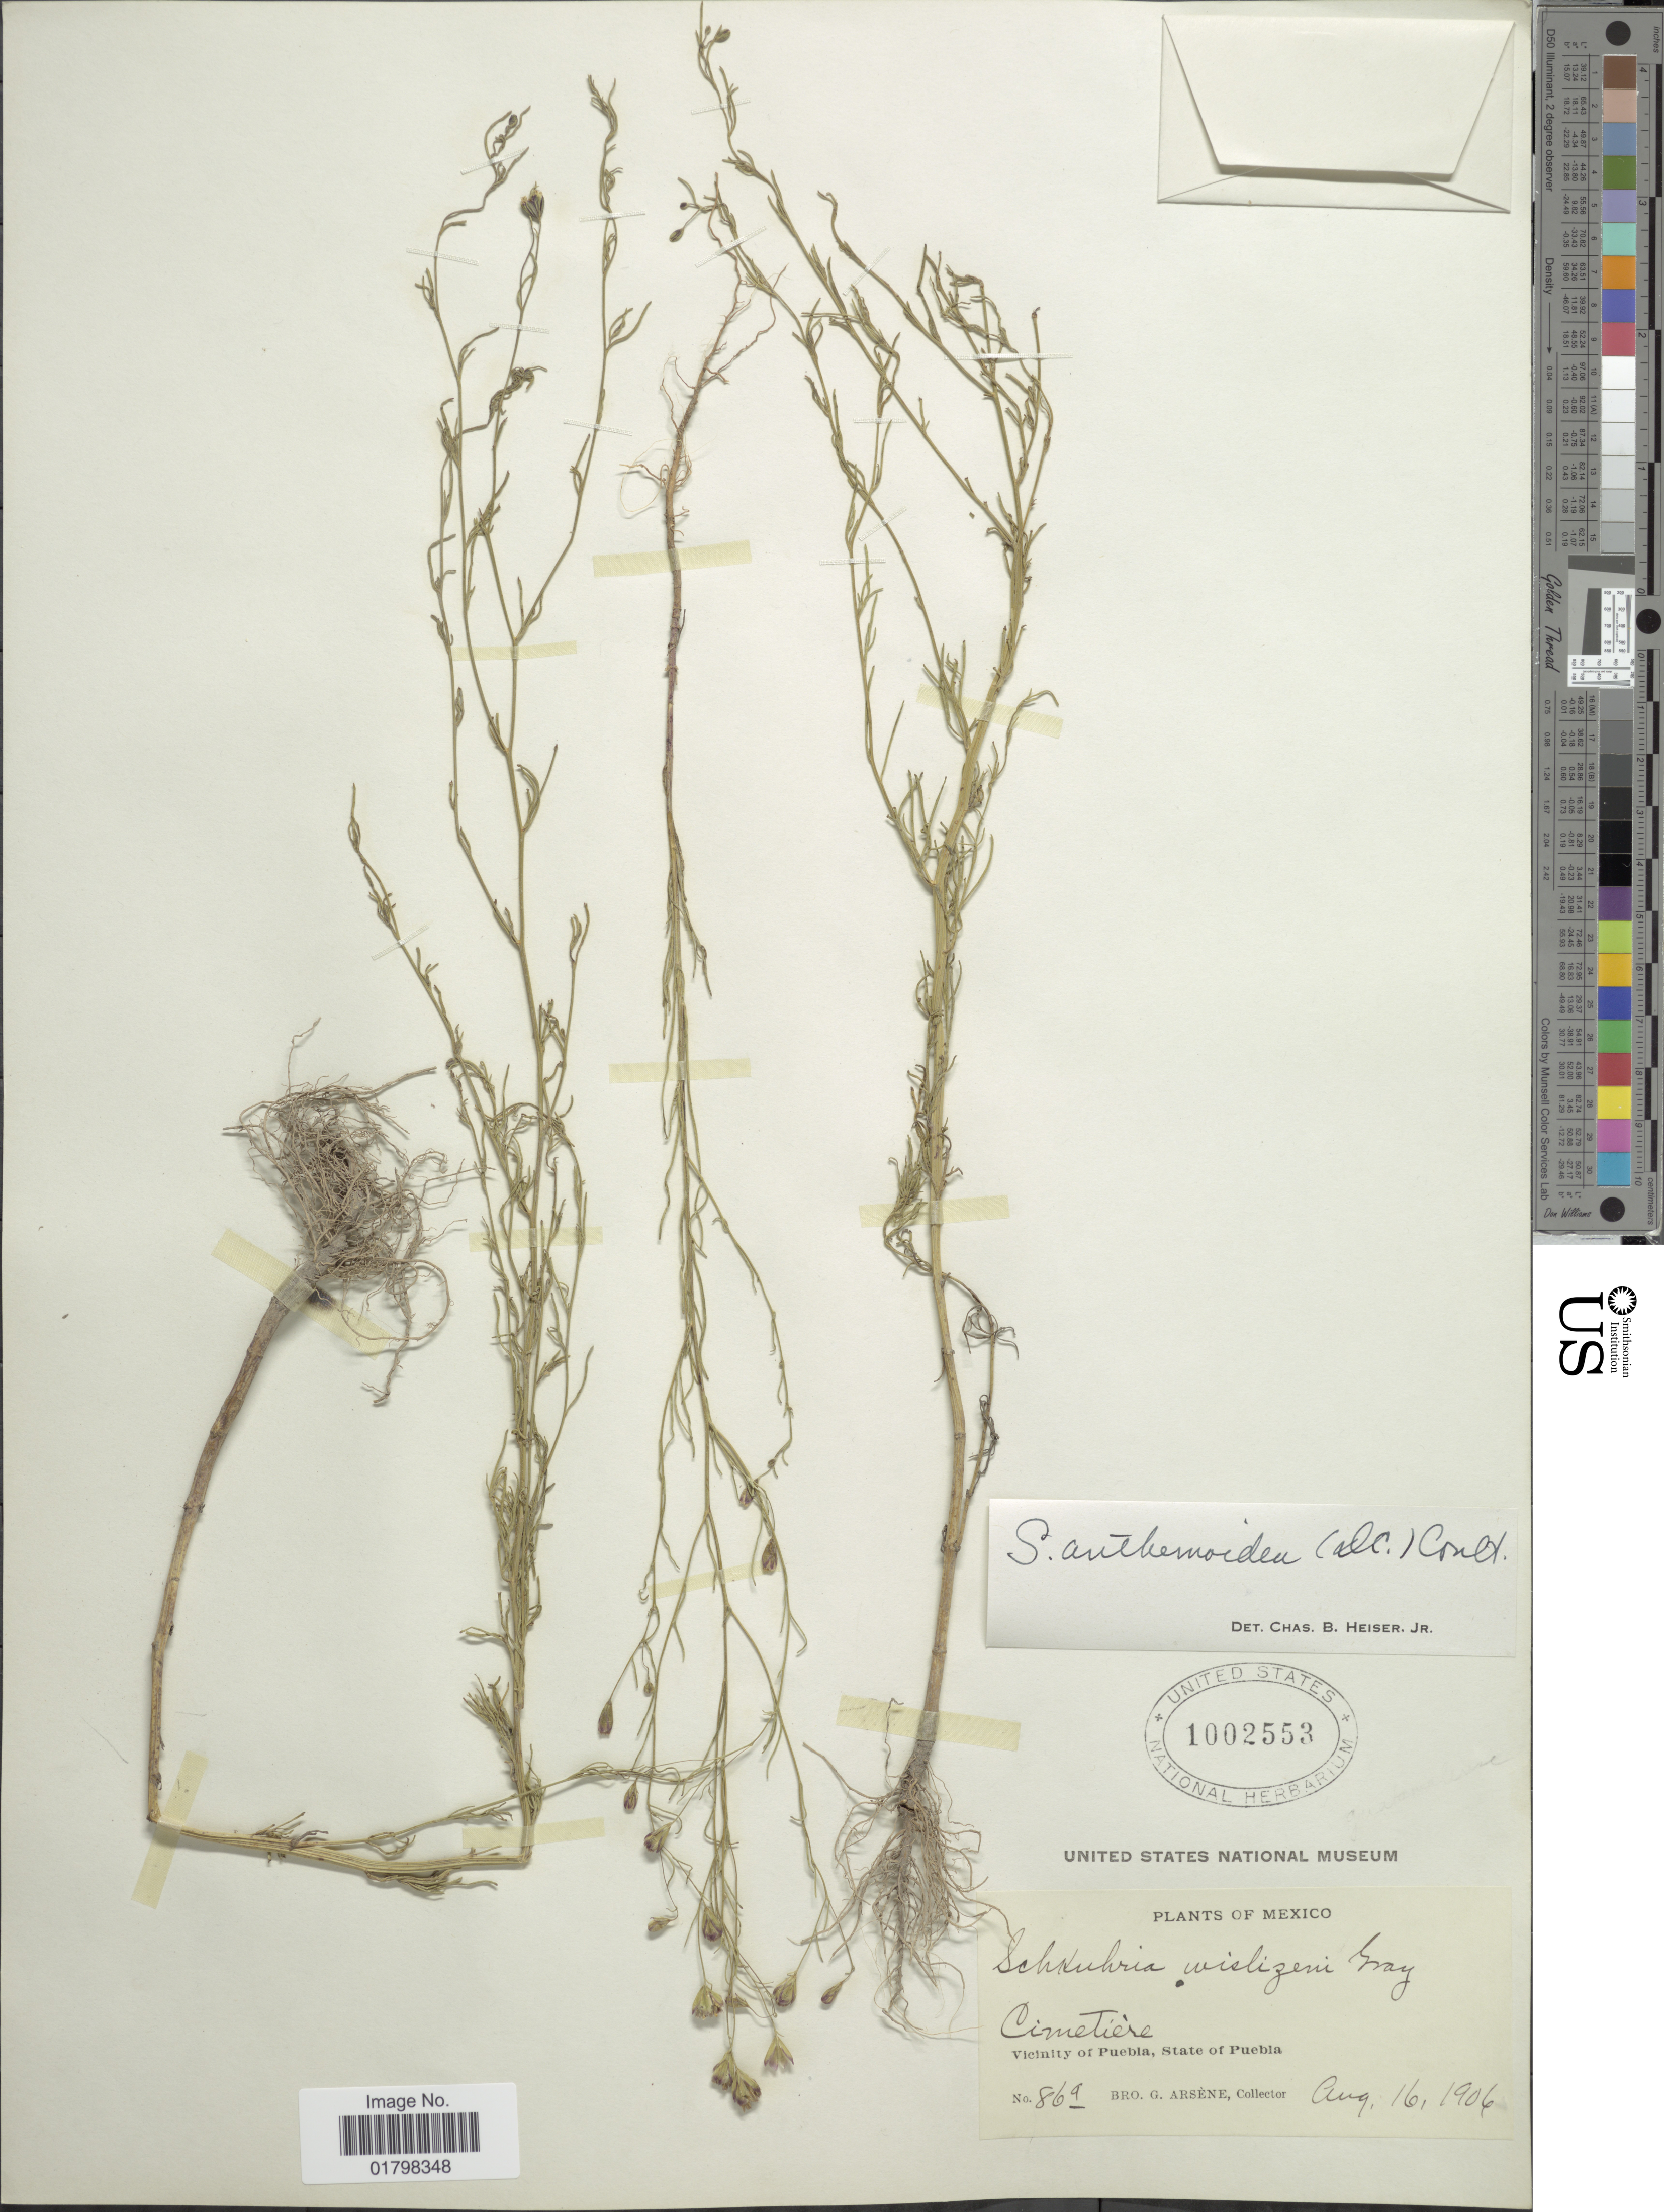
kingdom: Plantae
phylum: Tracheophyta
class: Magnoliopsida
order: Asterales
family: Asteraceae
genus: Schkuhria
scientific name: Schkuhria wislizeni var. frustrata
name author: S.F. Blake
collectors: Bro. G. Arsène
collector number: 86a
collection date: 1906-08-16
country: Mexico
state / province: Puebla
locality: Cimetière, vicinity of Puebla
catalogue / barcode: US 1002553